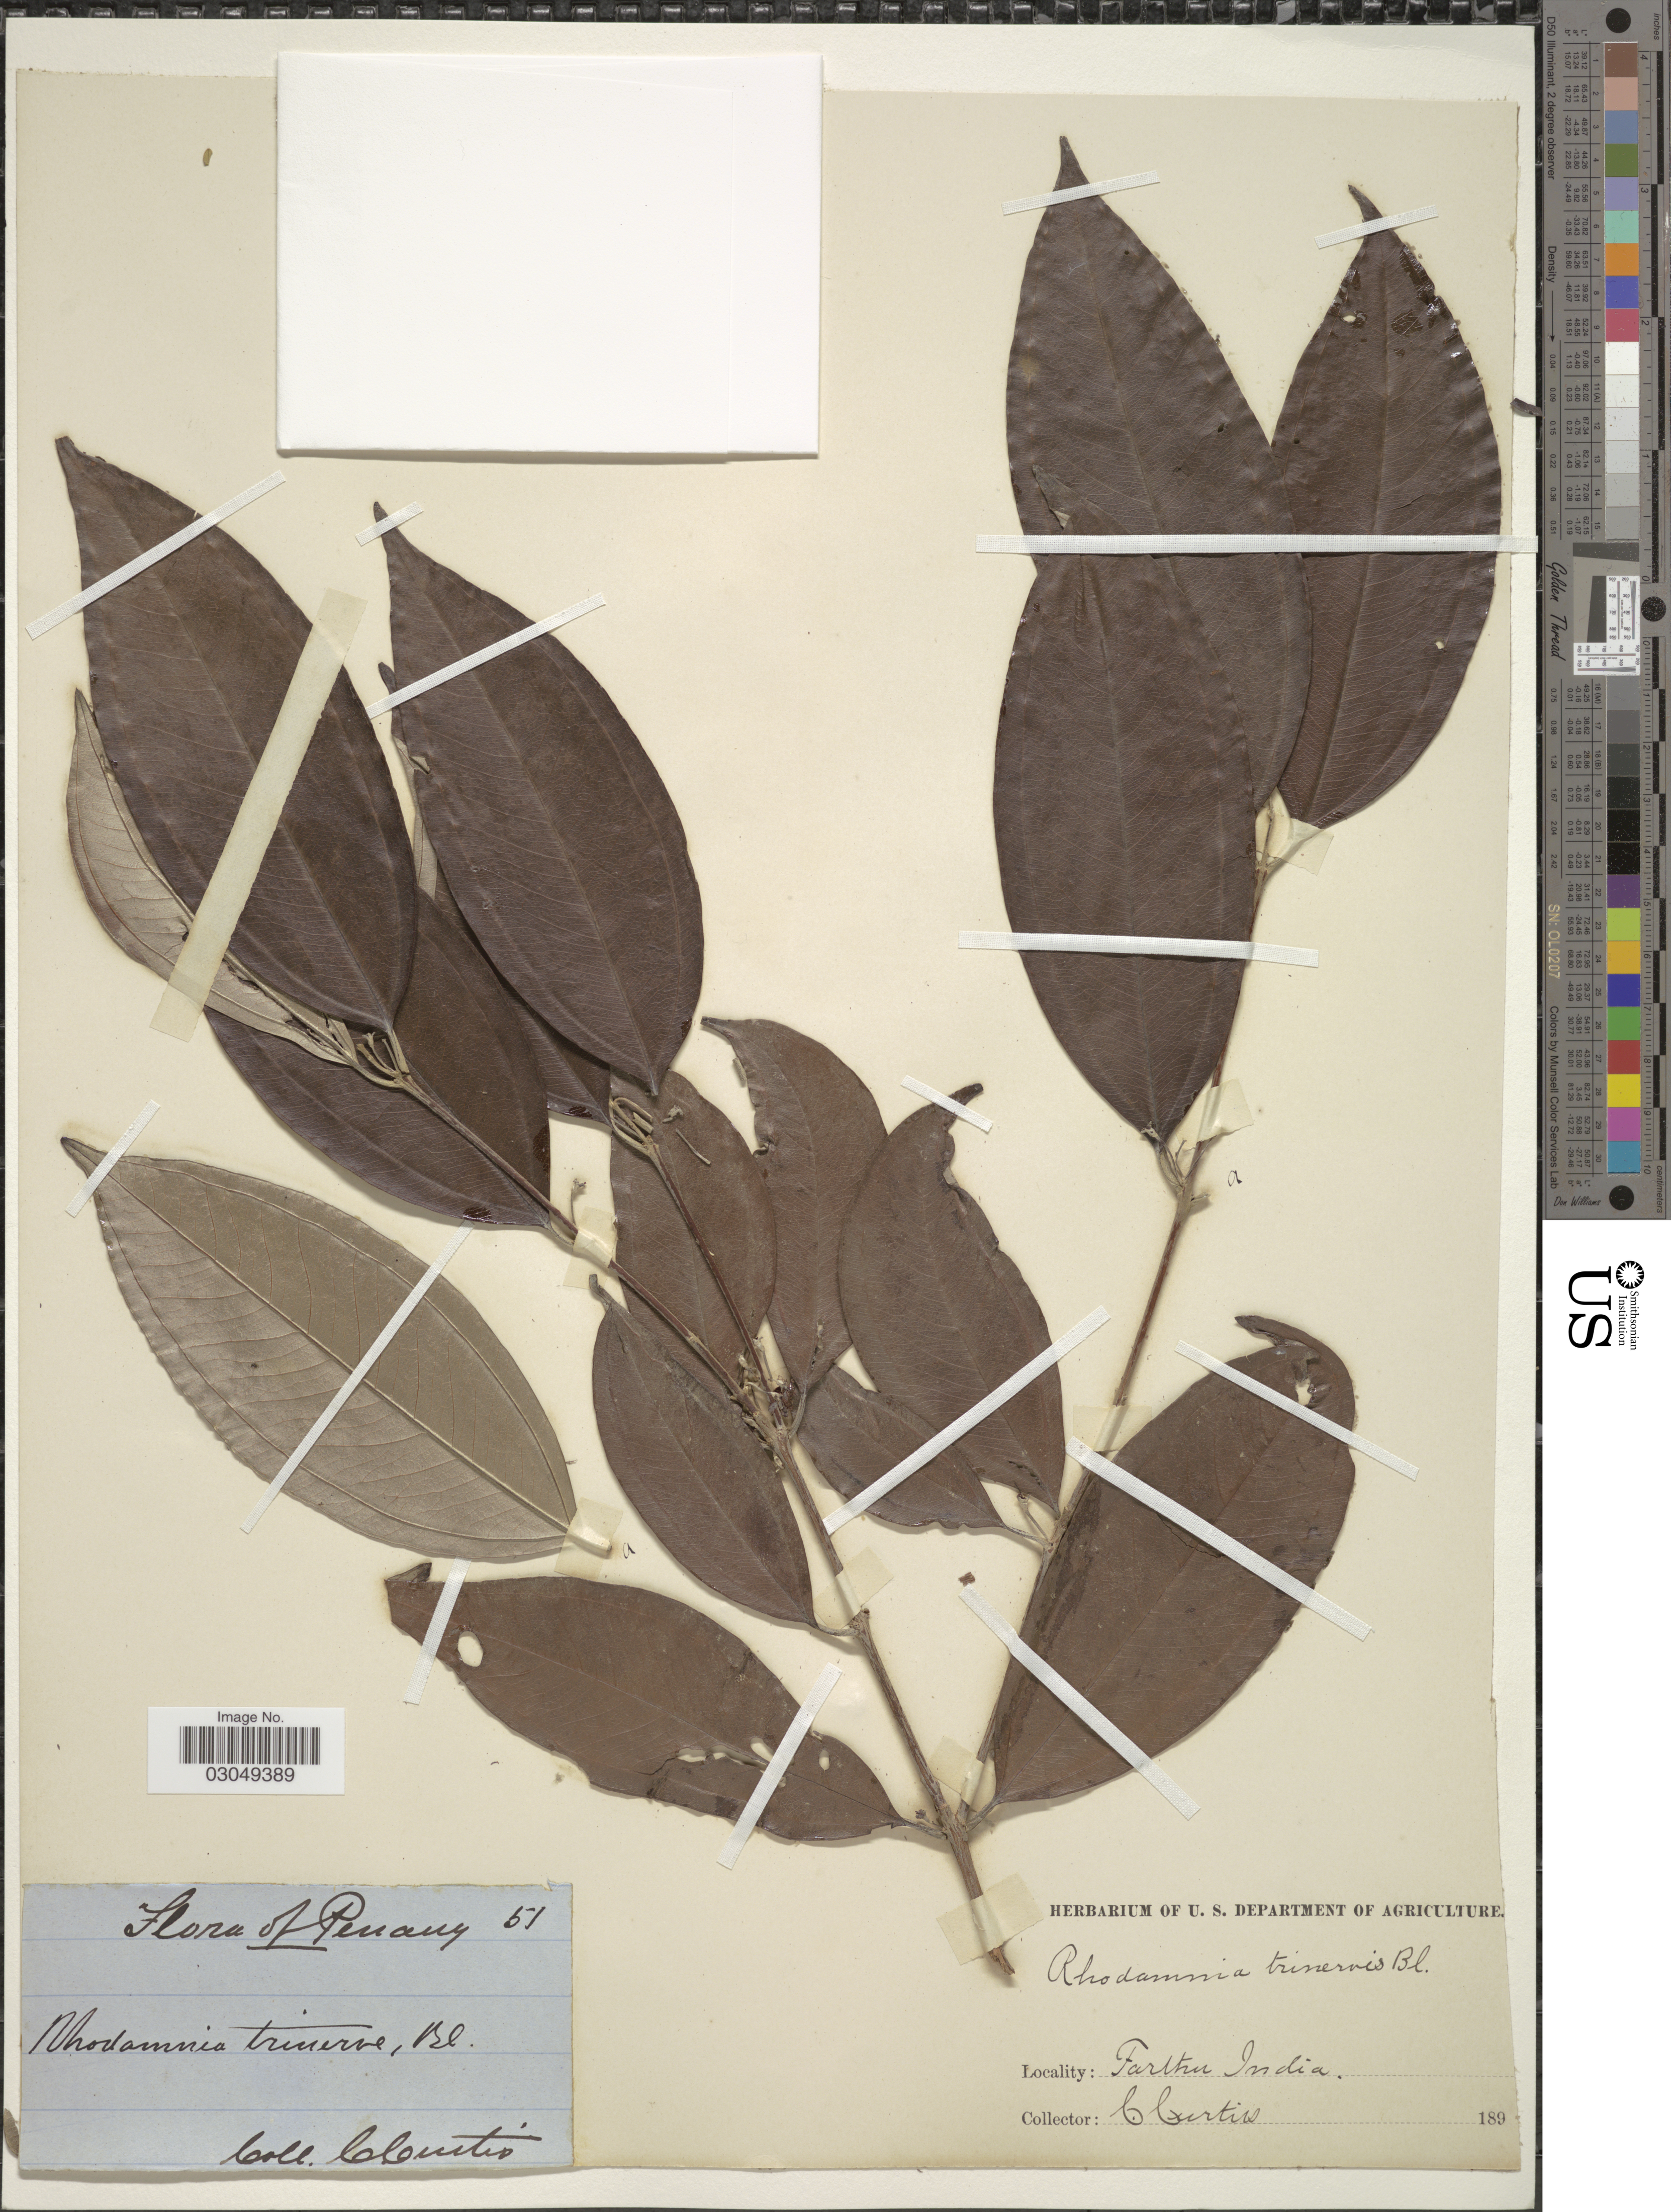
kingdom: Plantae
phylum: Tracheophyta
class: Magnoliopsida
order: Myrtales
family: Myrtaceae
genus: Rhodamnia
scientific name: Rhodamnia trinervia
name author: Reinw. ex Blume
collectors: C. Curtis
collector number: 51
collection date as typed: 189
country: Malaysia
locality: Penang, Farther India.